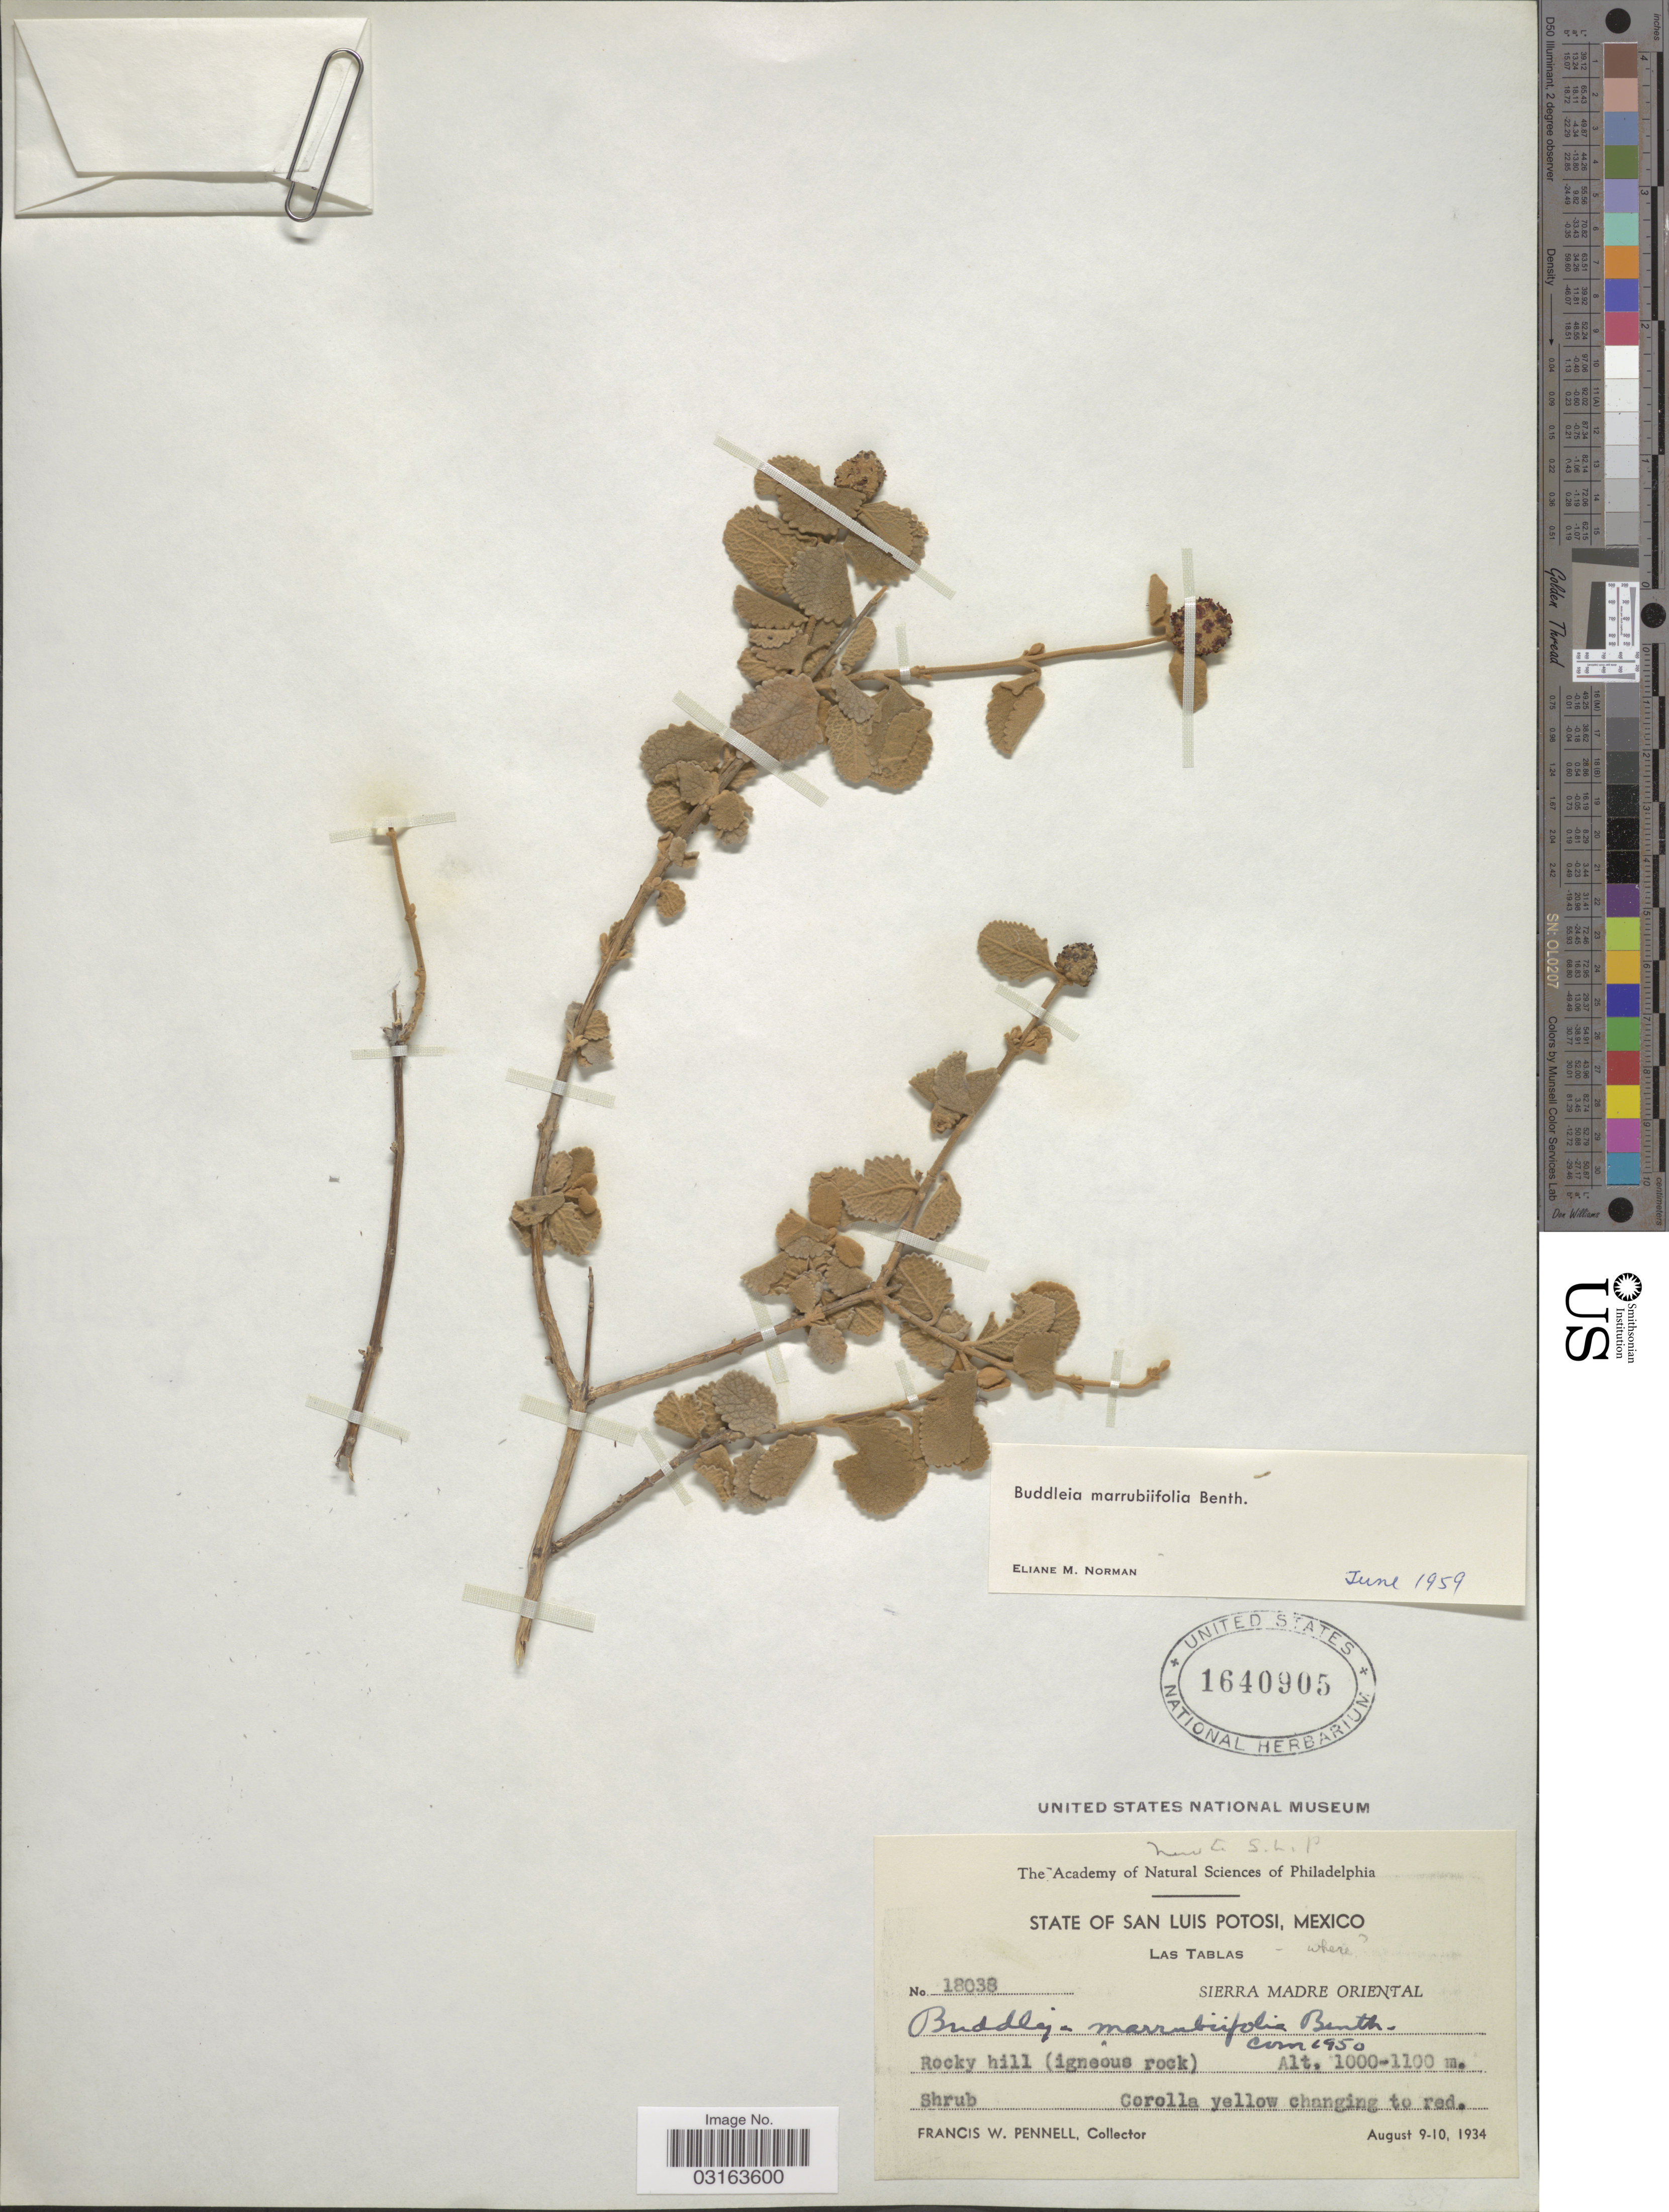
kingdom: Plantae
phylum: Tracheophyta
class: Magnoliopsida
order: Lamiales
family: Scrophulariaceae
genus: Buddleja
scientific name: Buddleja marrubiifolia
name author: Benth.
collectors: F. W. Pennell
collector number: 18038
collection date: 1934-08-09/1934-08-10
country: Mexico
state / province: San Luis Potosí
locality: Las Tablas. Sierra Madre Oriental.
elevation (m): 1000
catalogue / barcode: US 1640905